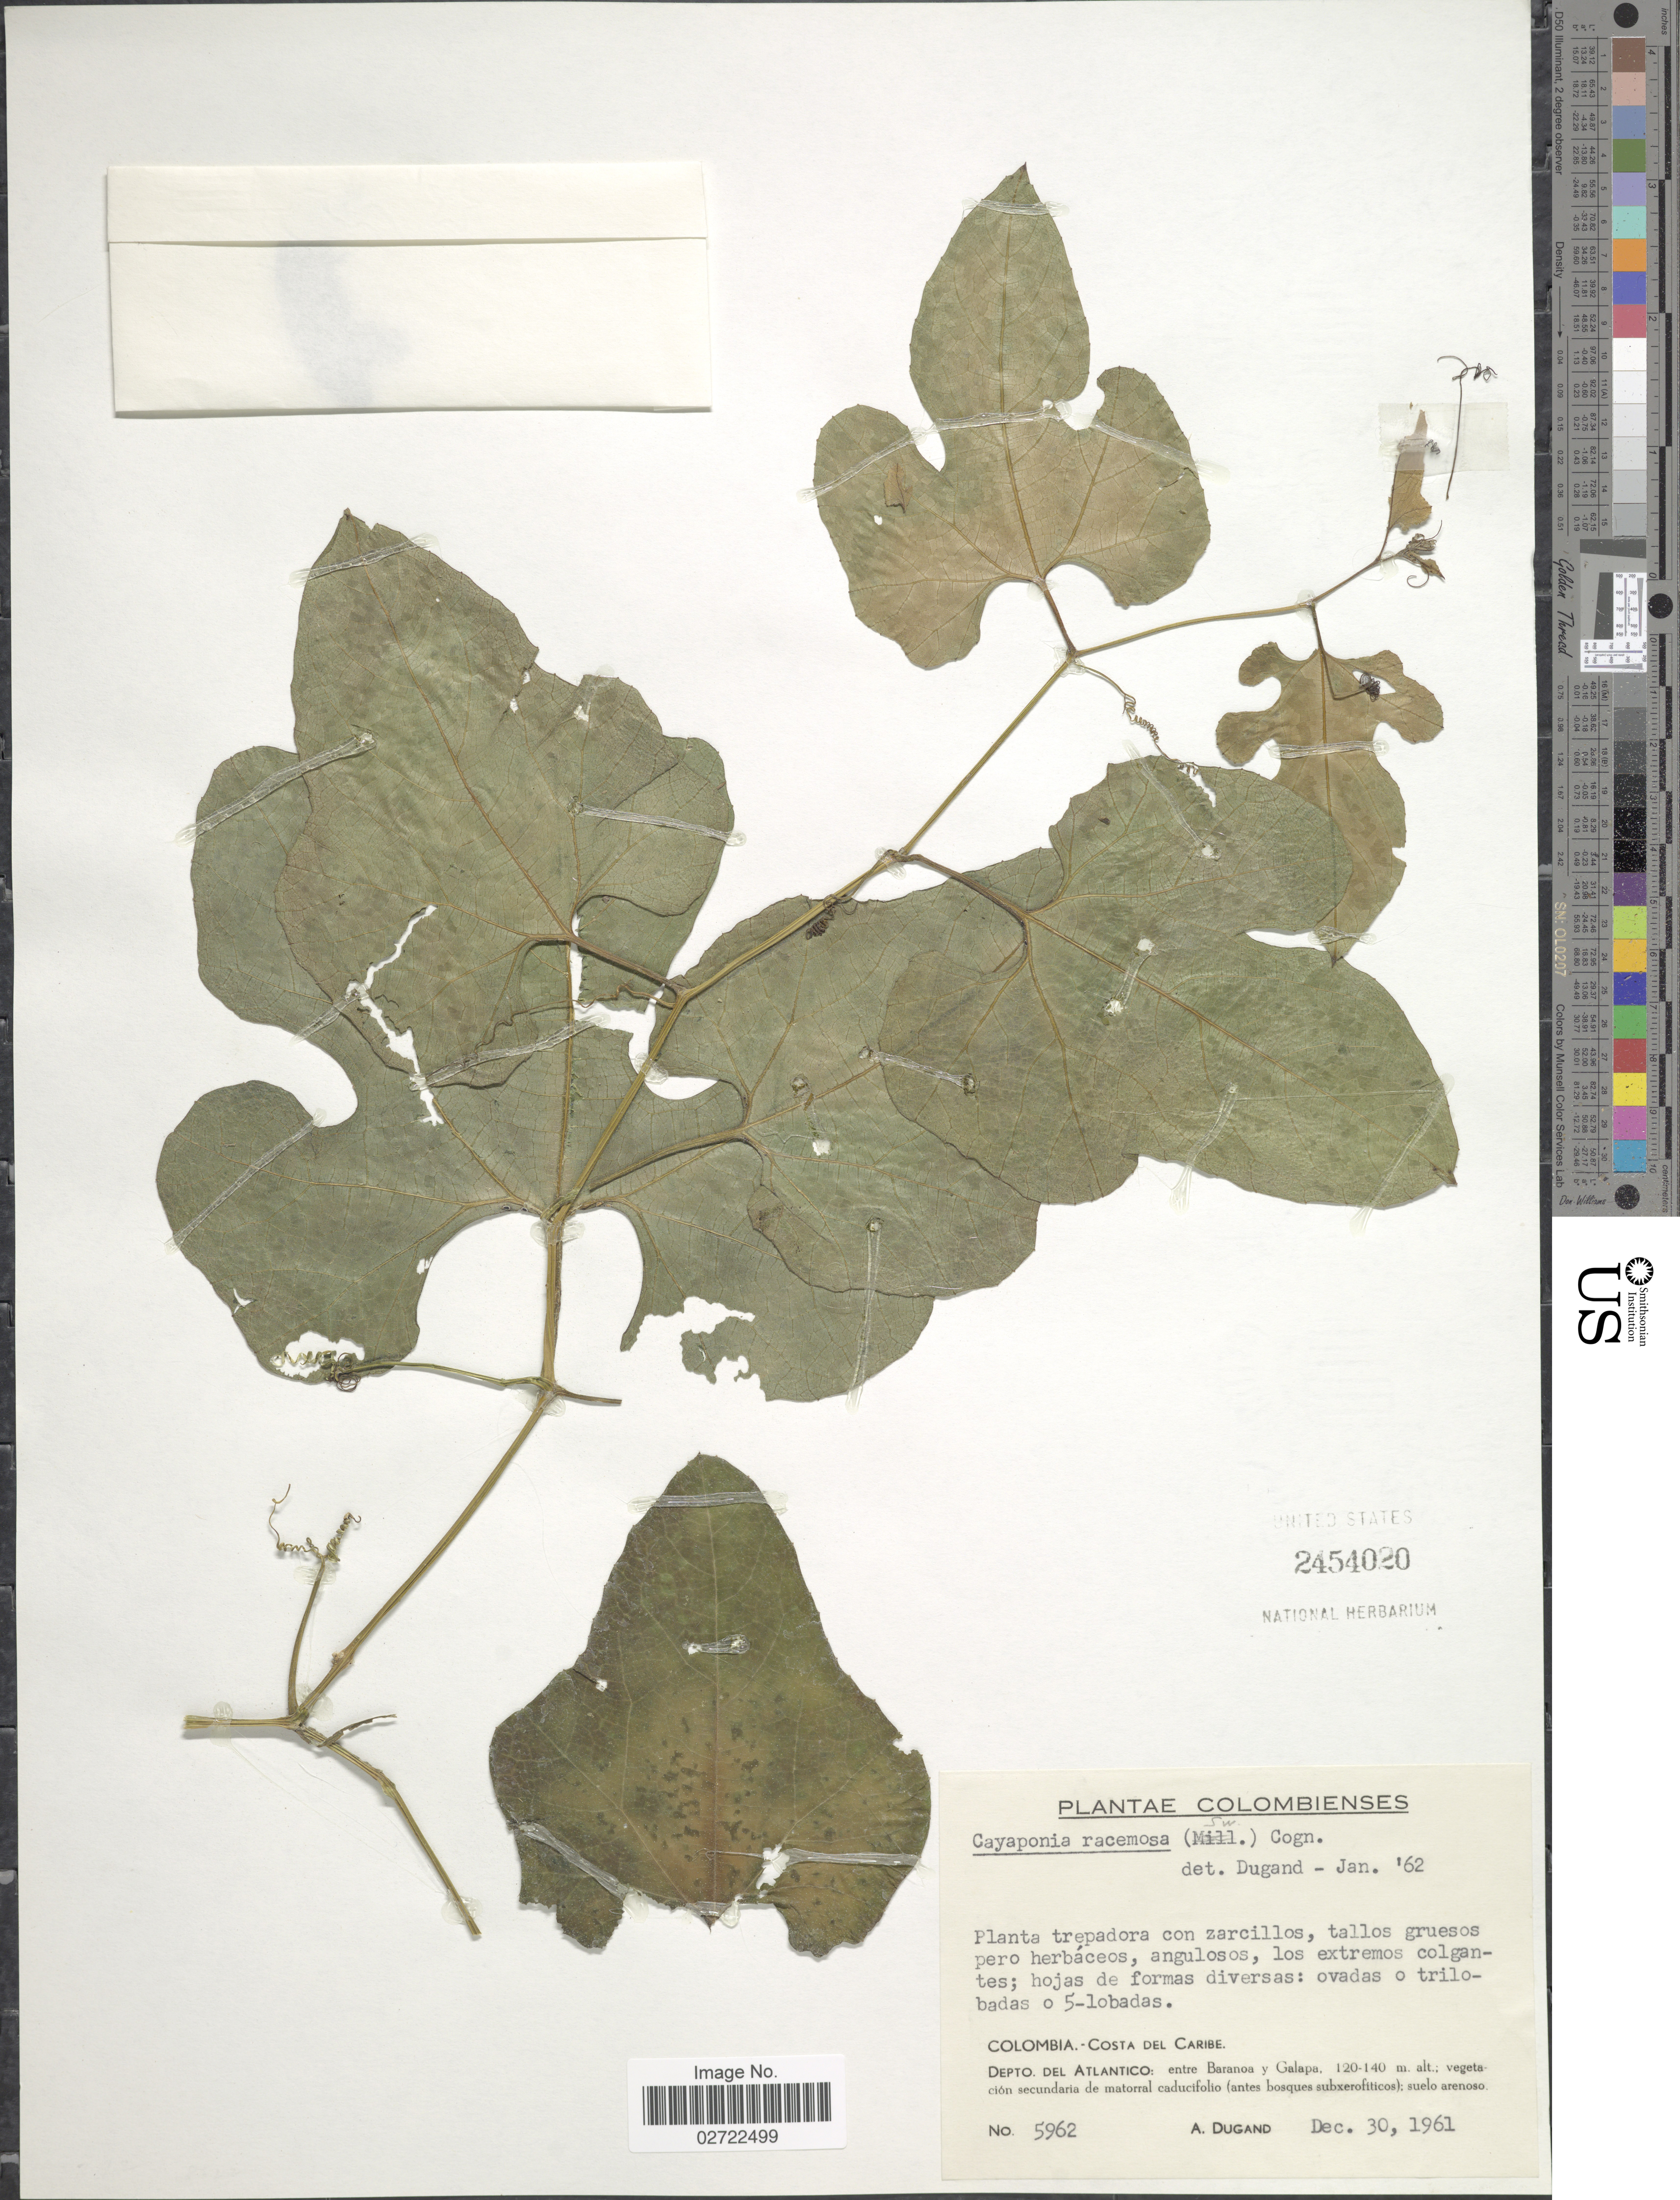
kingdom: Plantae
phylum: Tracheophyta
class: Magnoliopsida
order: Cucurbitales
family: Cucurbitaceae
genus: Cayaponia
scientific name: Cayaponia racemosa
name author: (Mill.) Cogn.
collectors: A. Dugand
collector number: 5962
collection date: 1962-12-30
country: Colombia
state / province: Atlántico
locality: Costa del Caribe. Depto. del Atlantico: entre Baranoa y Galapa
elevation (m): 120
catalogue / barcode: US 2454020